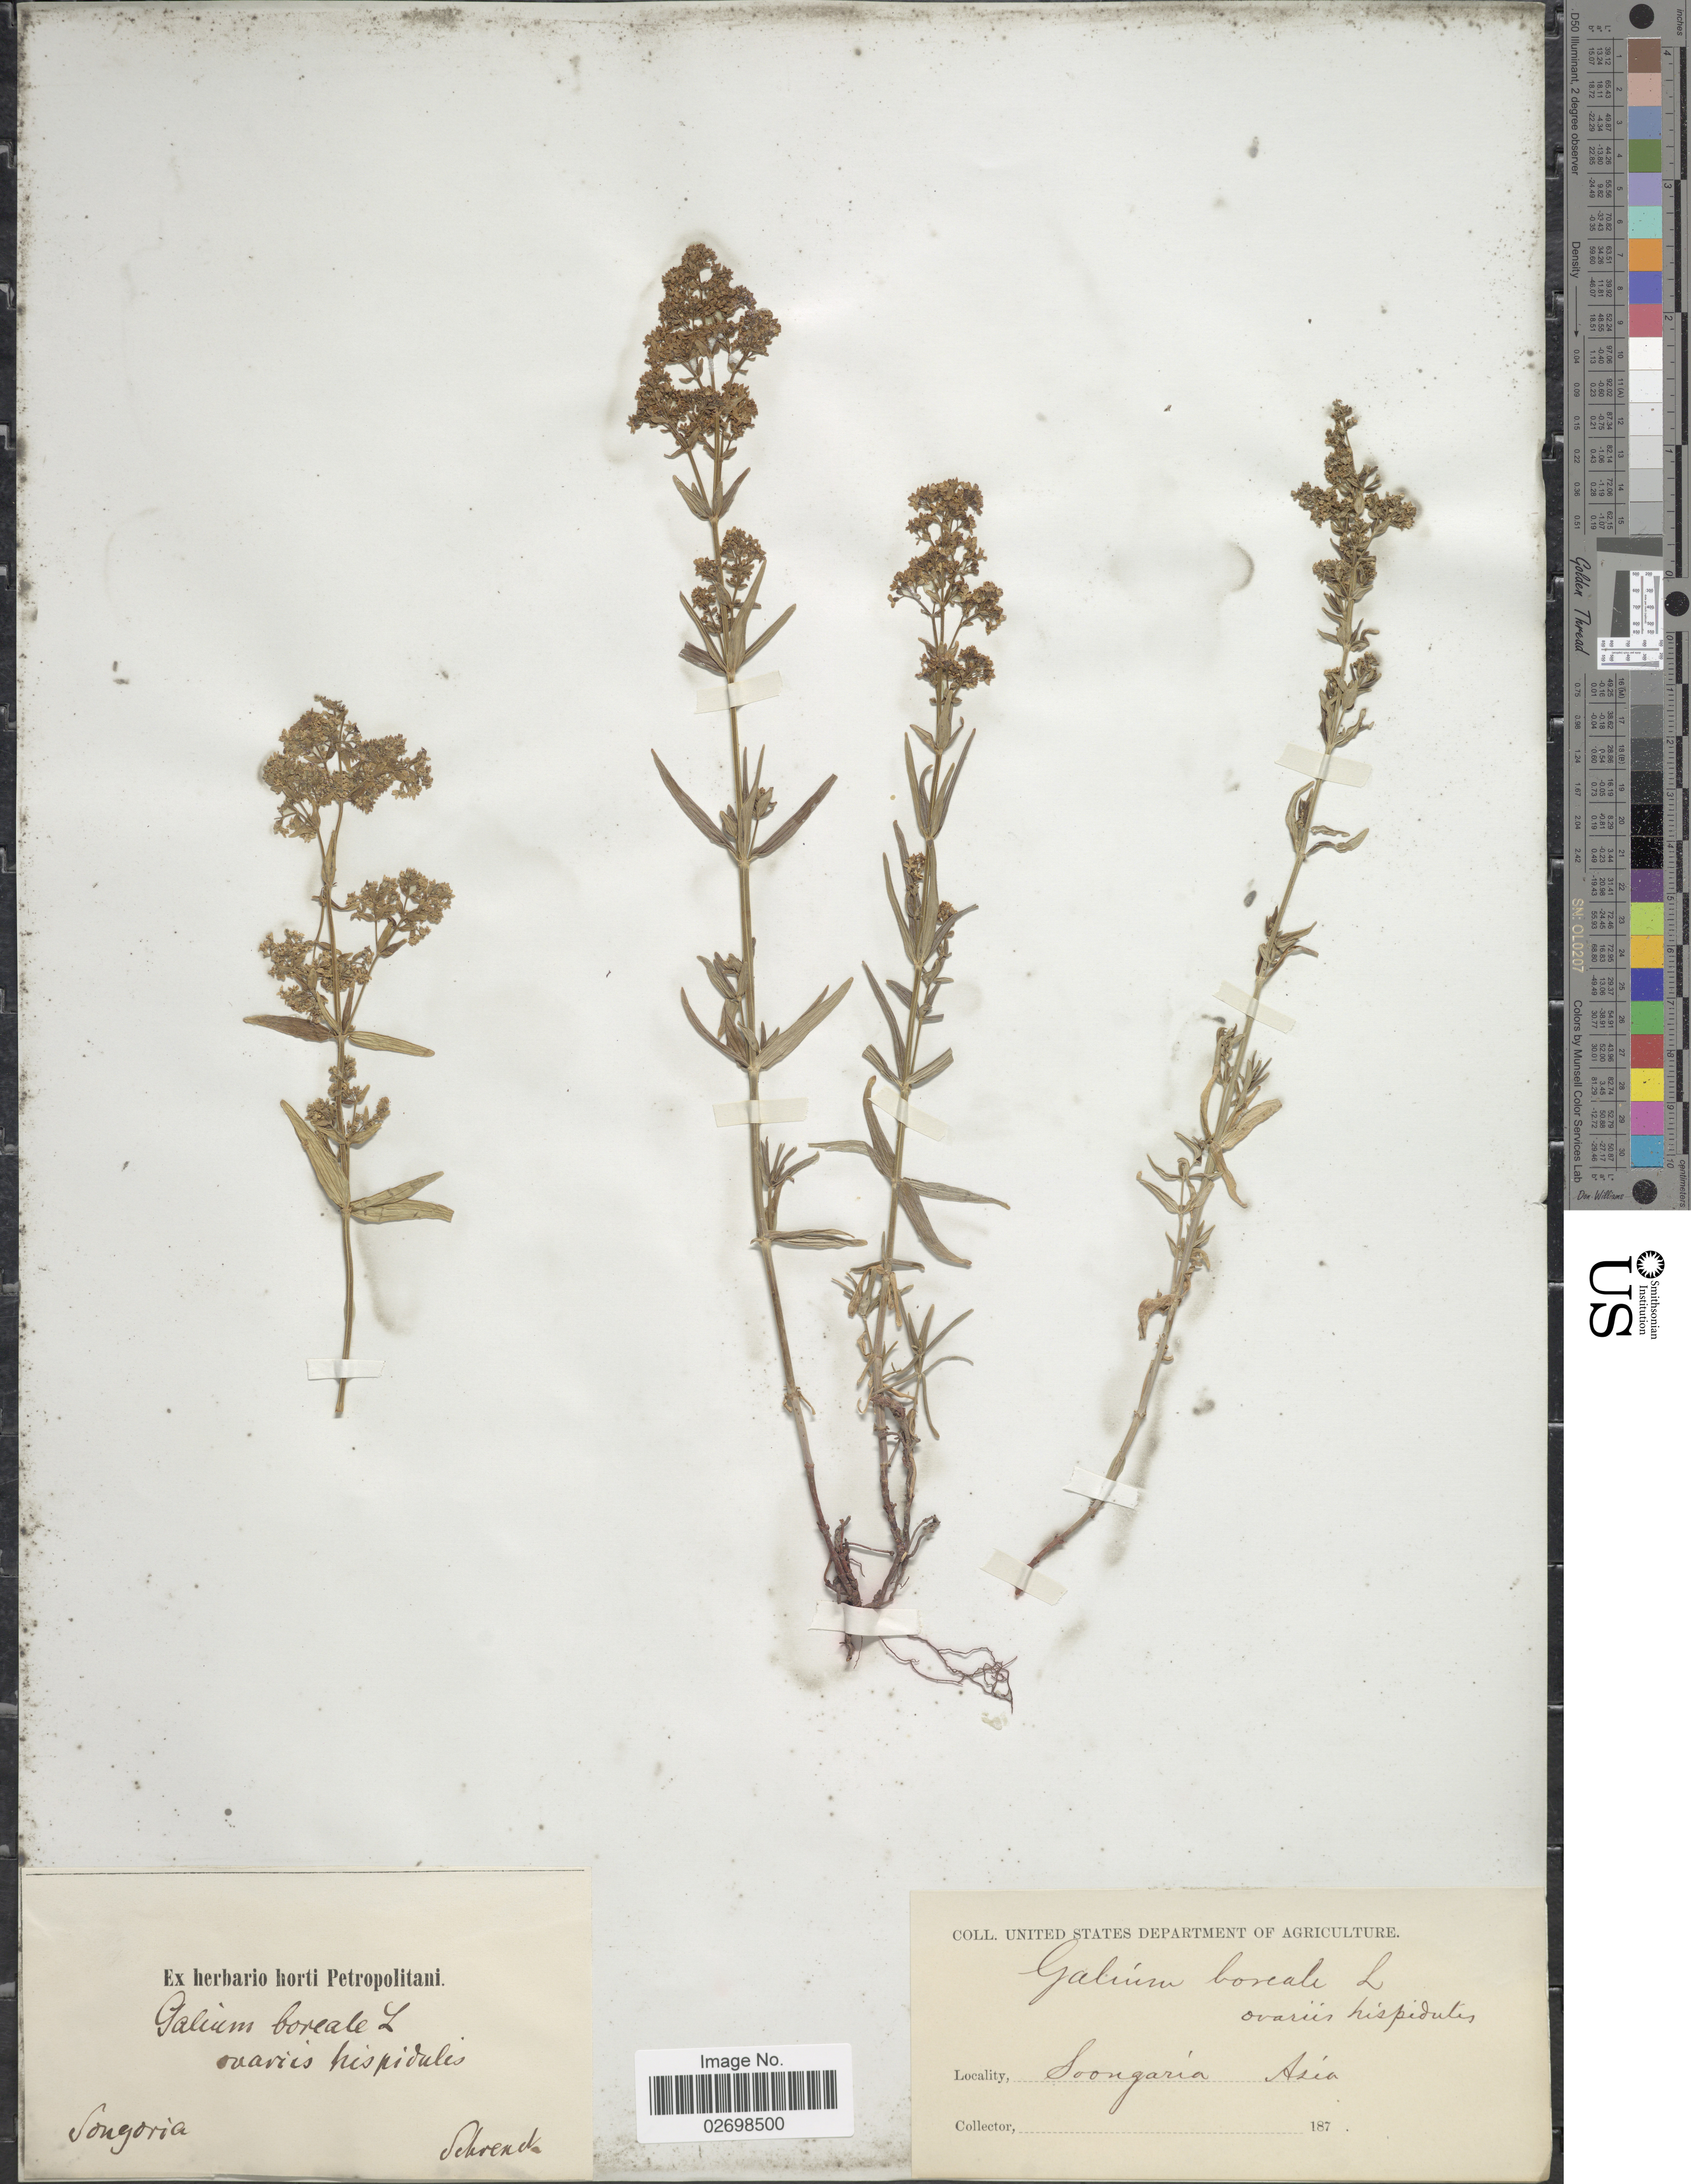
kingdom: Plantae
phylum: Tracheophyta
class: Magnoliopsida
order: Gentianales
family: Rubiaceae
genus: Galium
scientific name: Galium boreale L.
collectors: -- Schrenck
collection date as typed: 187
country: China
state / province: Gansu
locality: Songaria